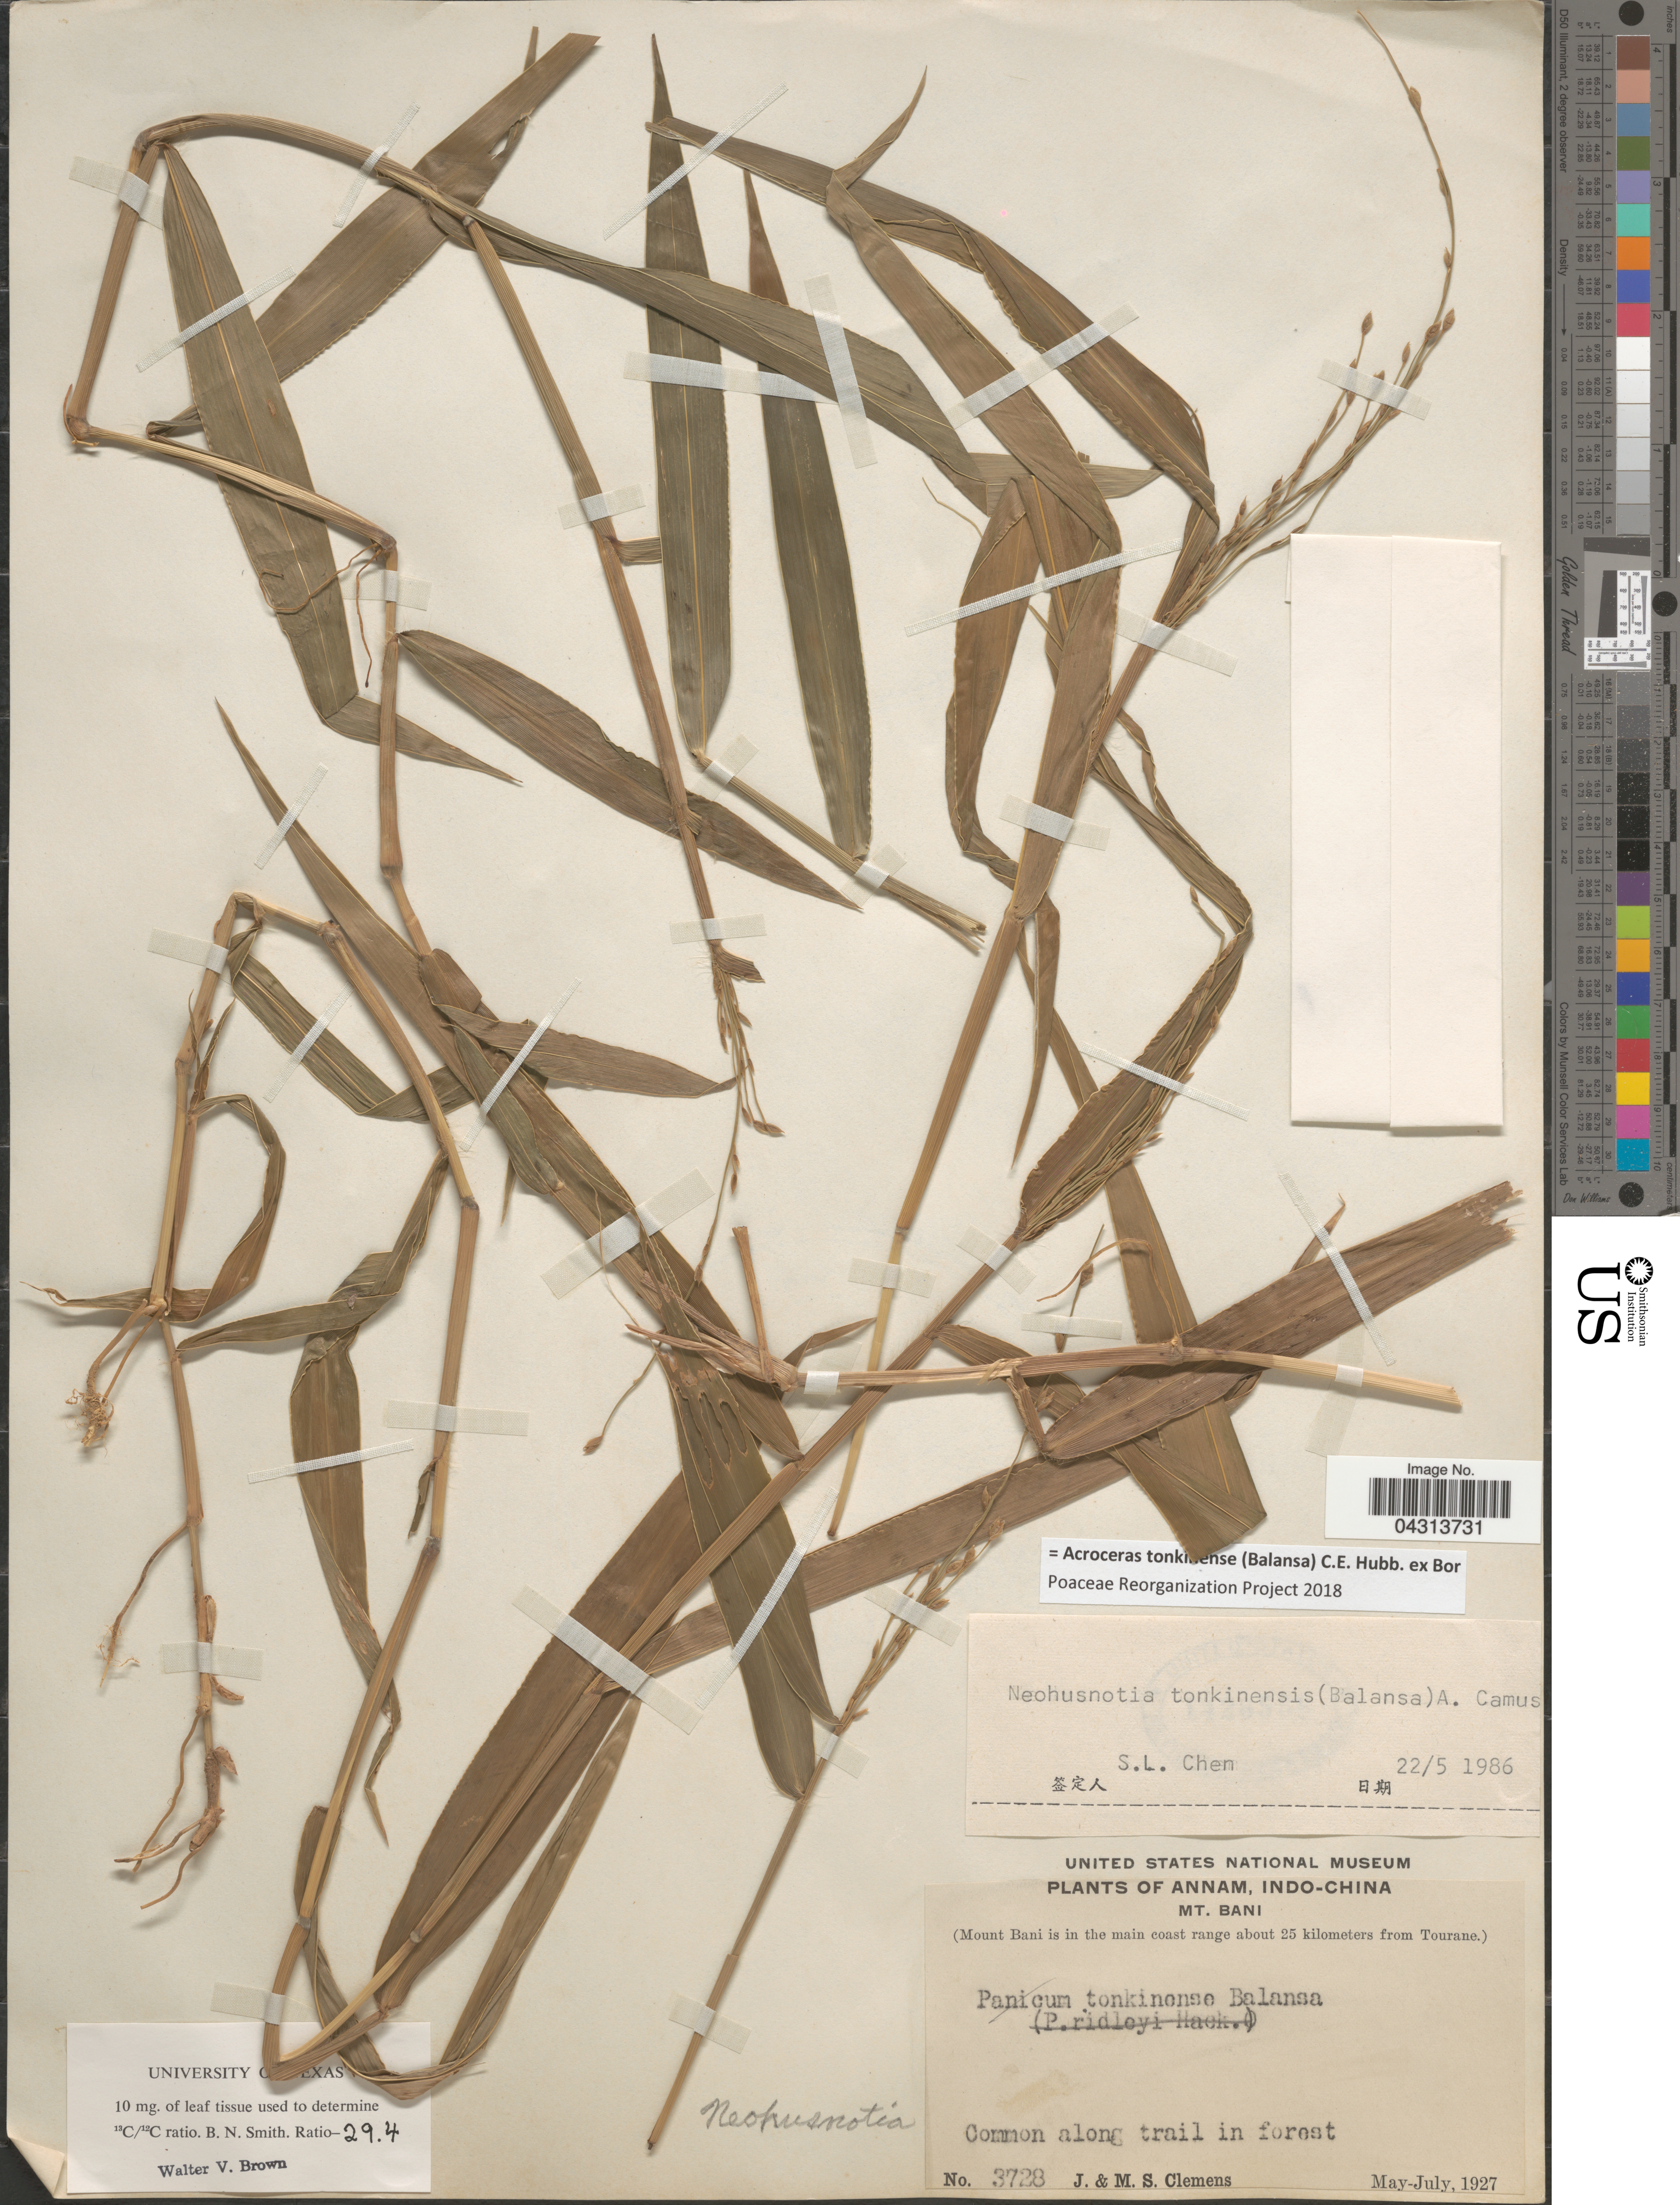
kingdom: Plantae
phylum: Tracheophyta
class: Liliopsida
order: Poales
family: Poaceae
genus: Acroceras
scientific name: Acroceras tonkinense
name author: (Balansa) C.E. Hubb. ex Bor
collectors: J. Clemens & M. S. Clemens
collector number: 3728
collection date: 1927-05/1927-07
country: Vietnam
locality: Annam, Indo-China. Mt. Bani. (Mount Bani is in the main coast range about 25 kilometers from Tourane).